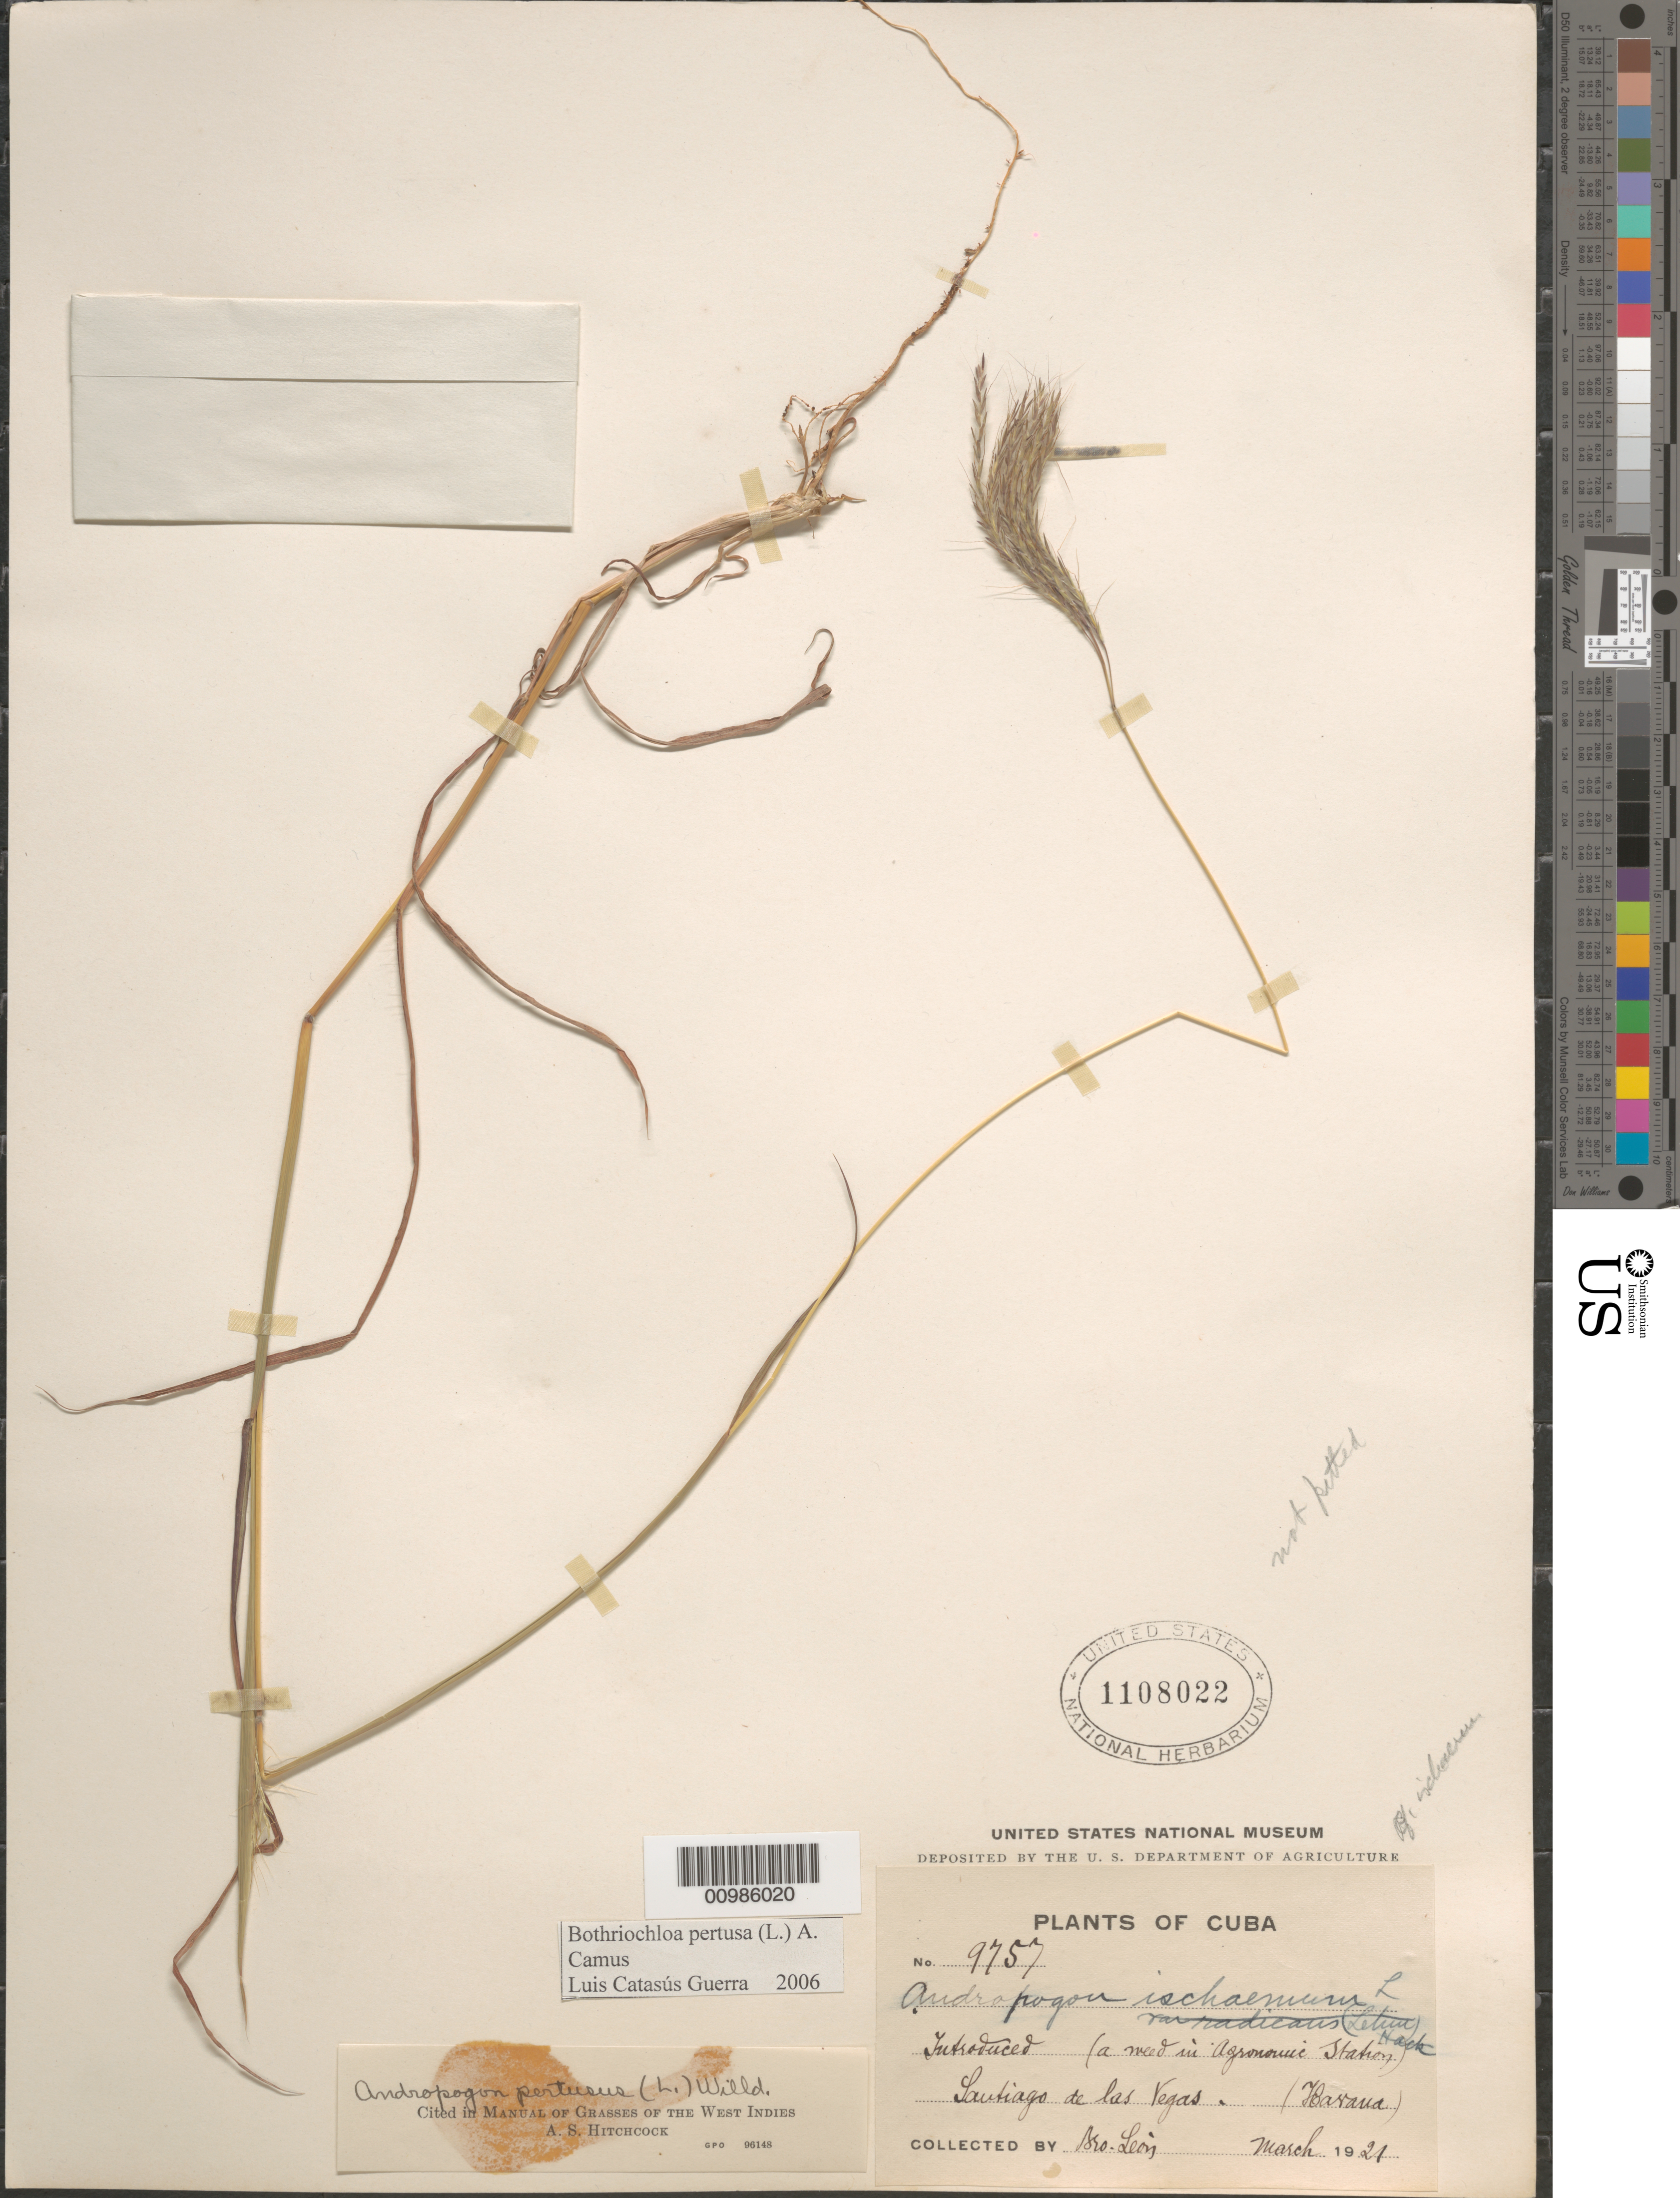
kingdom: Plantae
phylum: Tracheophyta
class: Liliopsida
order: Poales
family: Poaceae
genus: Bothriochloa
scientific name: Bothriochloa pertusa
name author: (L.) A. Camus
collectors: Bro. León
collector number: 9757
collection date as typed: Mar 1921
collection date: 1921-03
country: Cuba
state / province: La Habana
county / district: Municipio Boyeros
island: Cuba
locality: Santiago de las Vegas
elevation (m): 97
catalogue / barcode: US 1108022